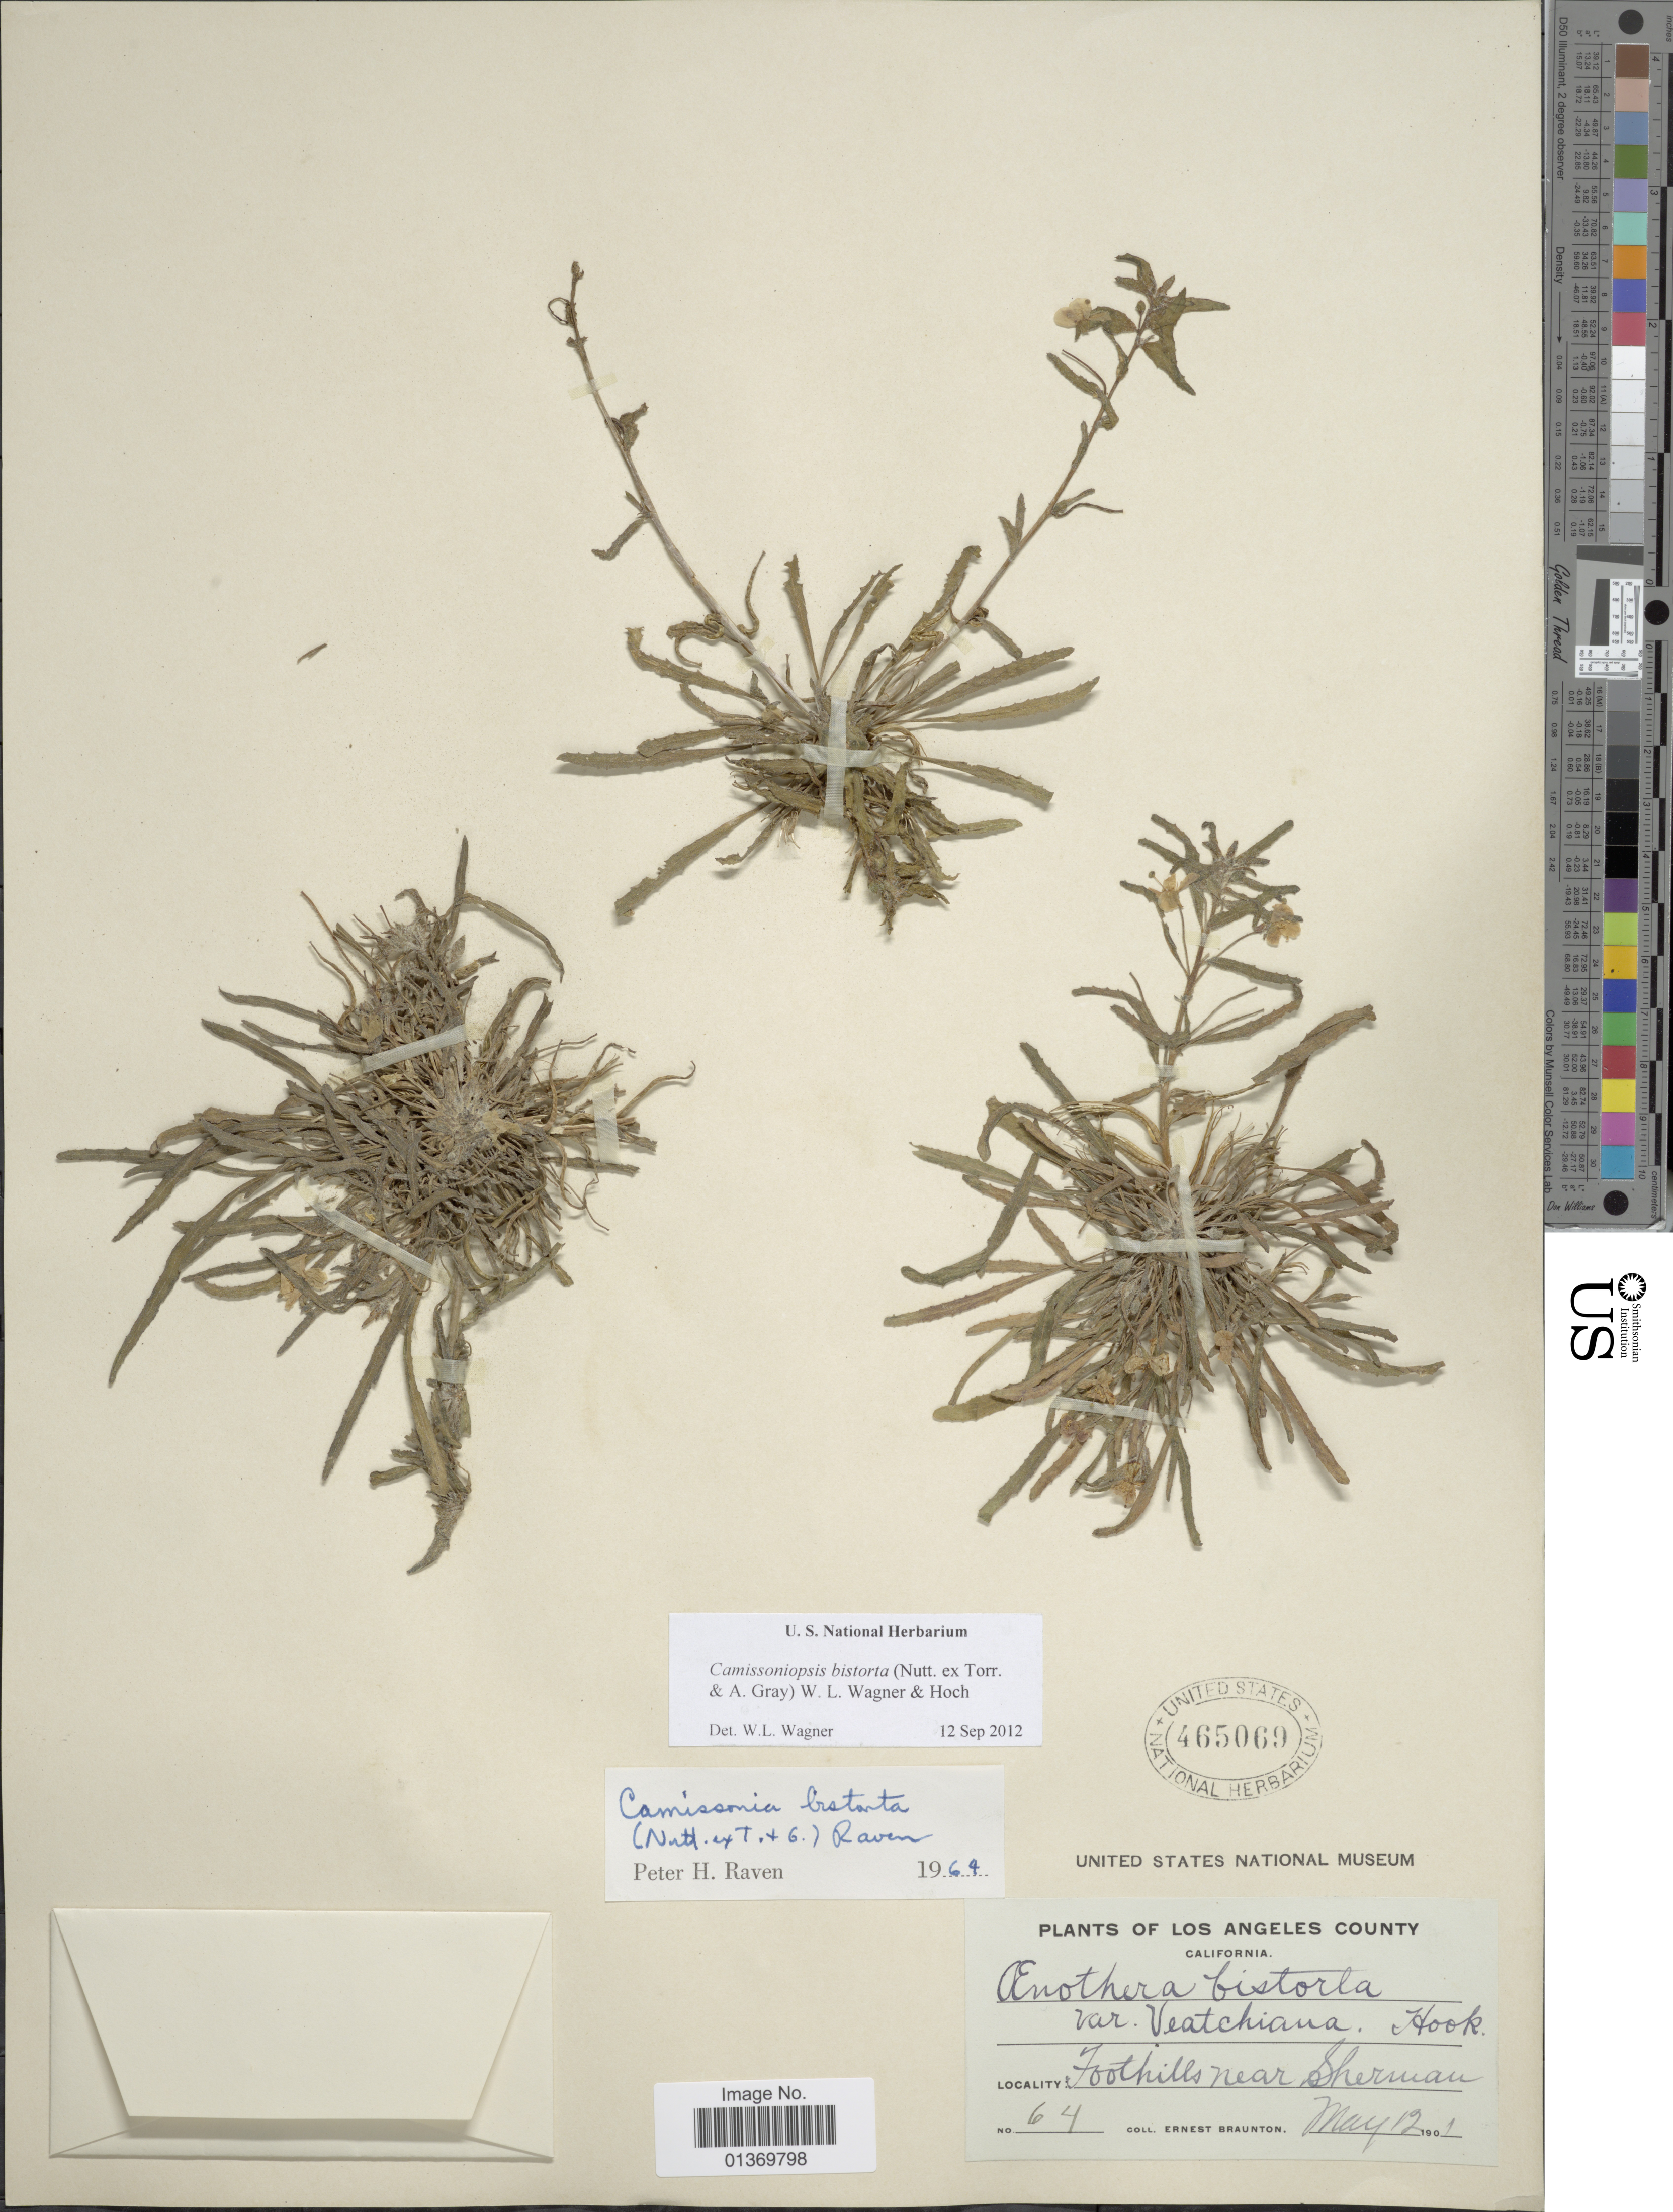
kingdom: Plantae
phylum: Tracheophyta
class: Magnoliopsida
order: Myrtales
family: Onagraceae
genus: Camissoniopsis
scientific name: Camissoniopsis bistorta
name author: (Nutt. ex Torr. & A. Gray) W.L. Wagner & Hoch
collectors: E. Braunton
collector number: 64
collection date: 1901-05-12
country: United States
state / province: California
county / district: Los Angeles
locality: Los Angeles County, Foothills near Sherman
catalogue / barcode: US 465069